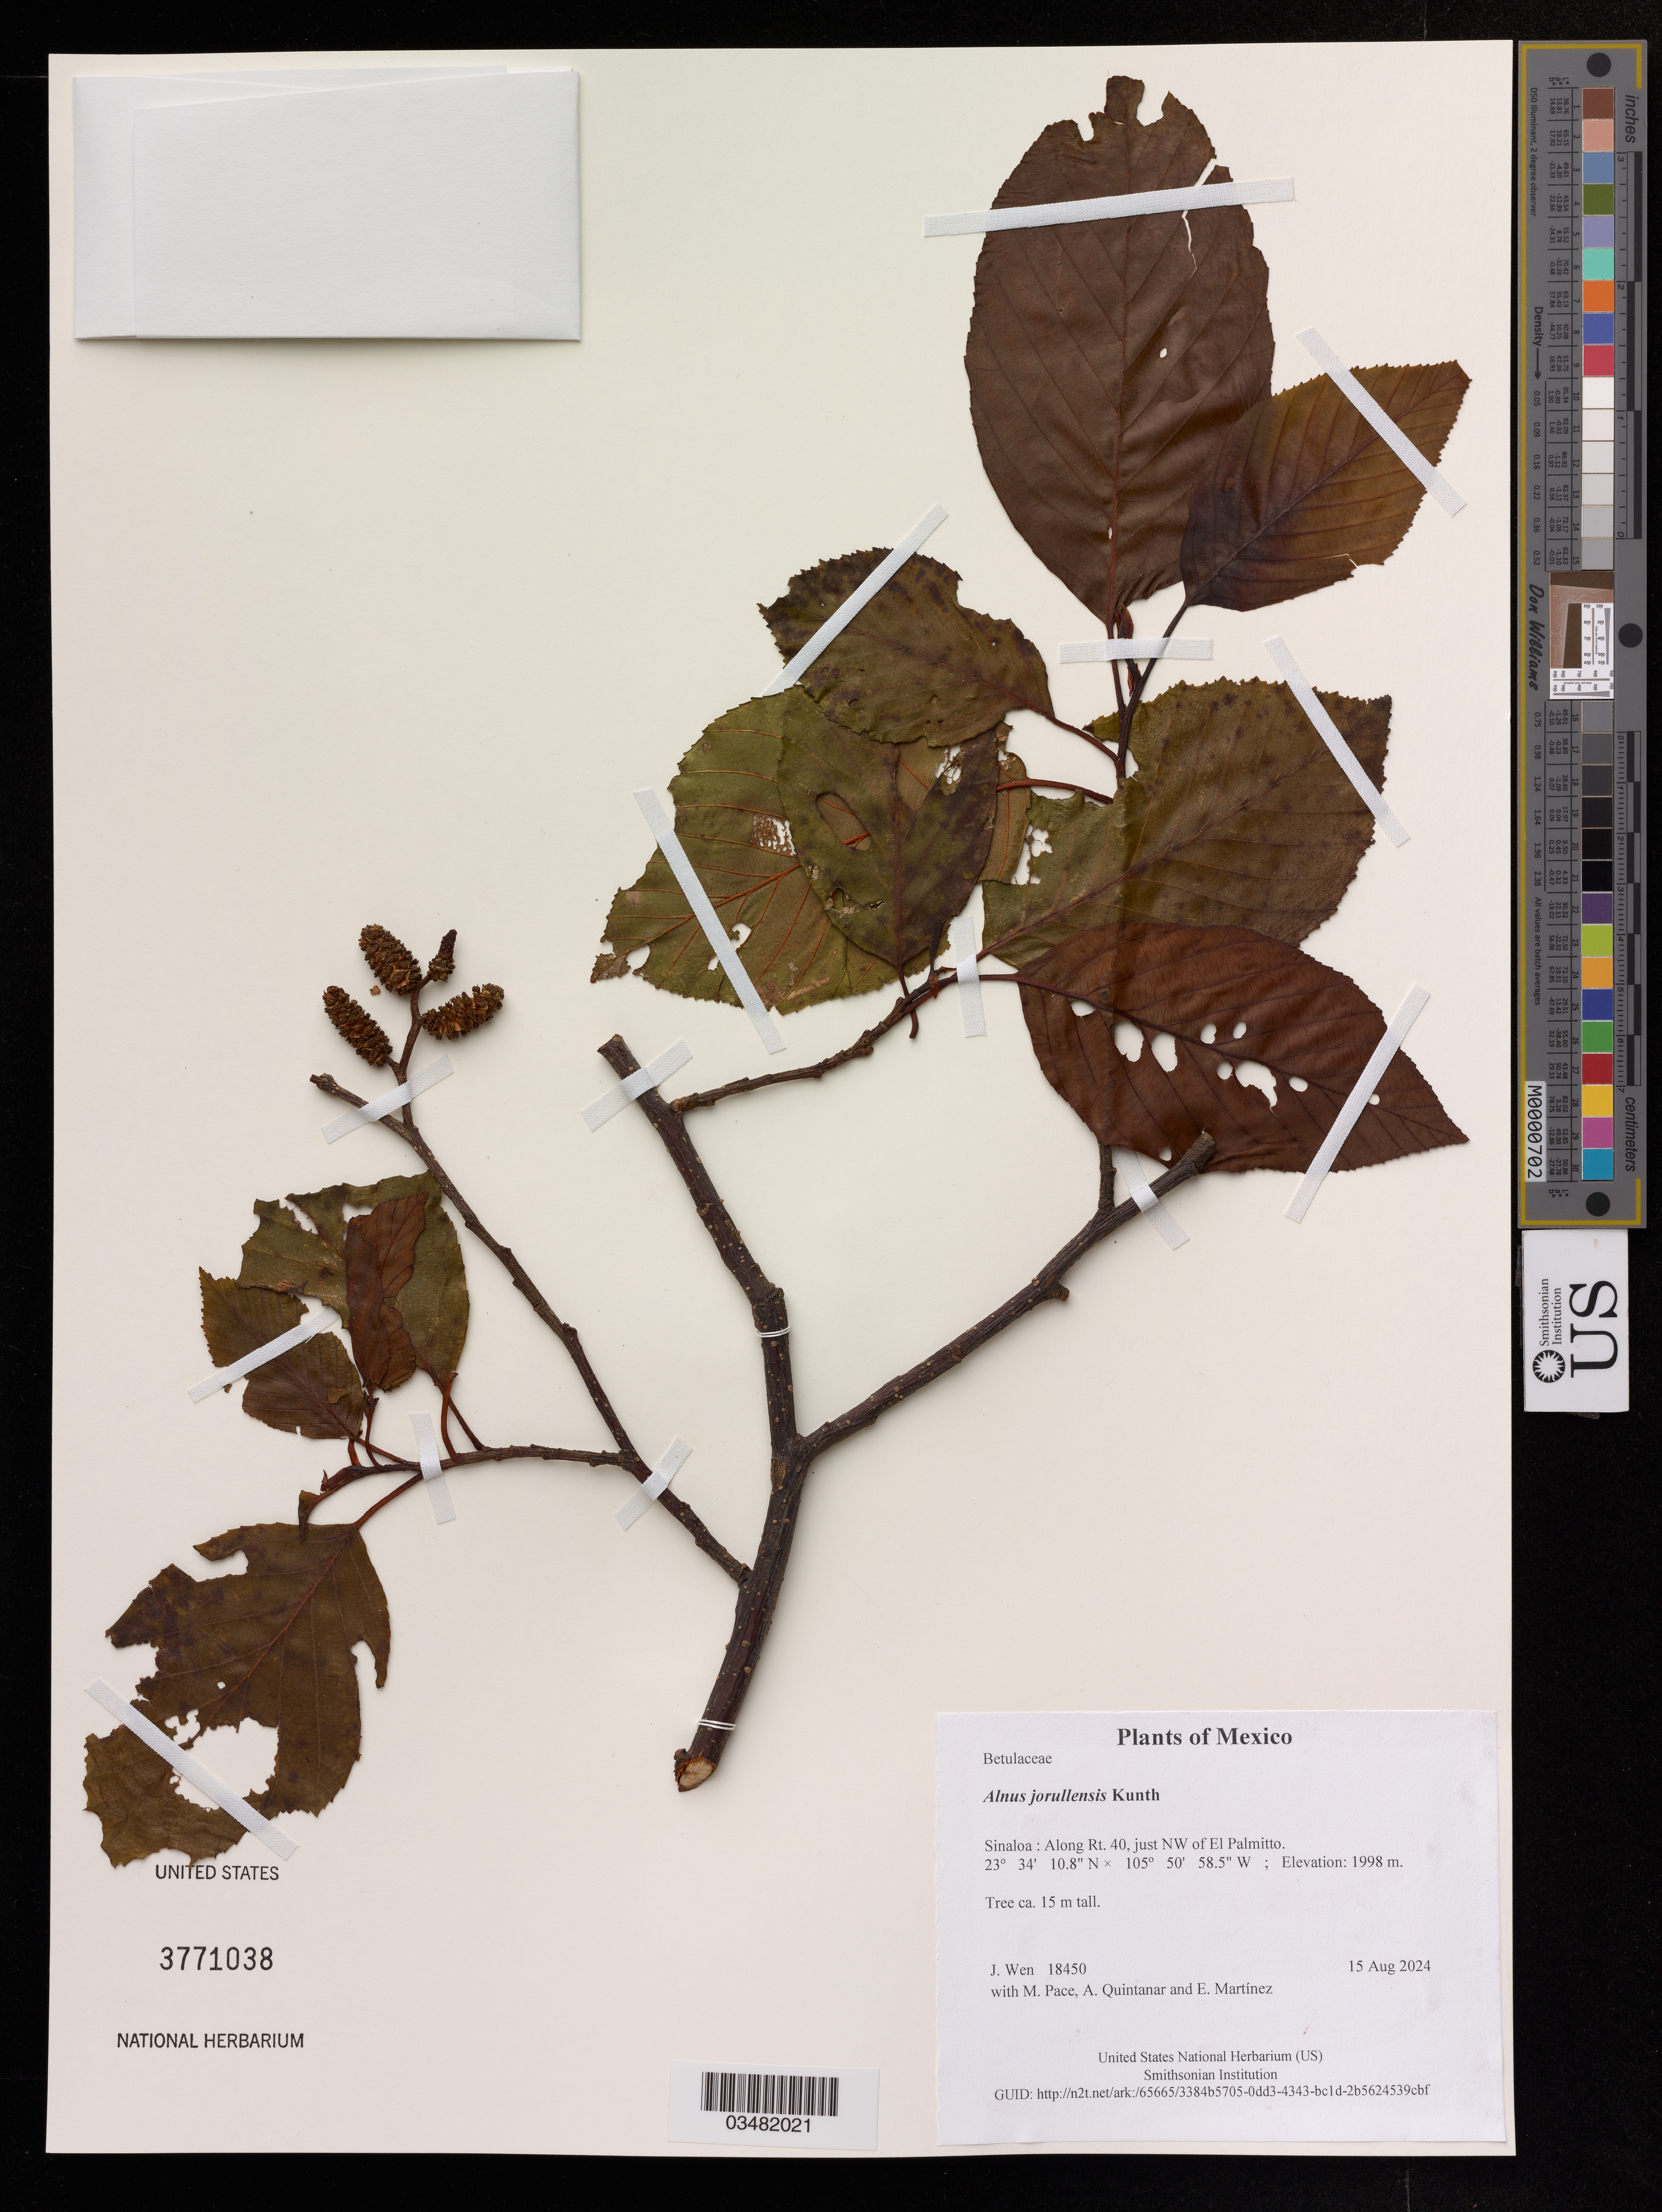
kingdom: Plantae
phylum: Tracheophyta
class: Magnoliopsida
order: Fagales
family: Betulaceae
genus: Alnus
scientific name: Alnus jorullensis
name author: Kunth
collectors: J. Wen, M. Pace, A. Quintanar & E. Martinez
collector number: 18450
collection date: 2024-08-15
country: Mexico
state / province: Sinaloa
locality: Along Rt. 40, just NW of El Palmitto.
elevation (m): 1998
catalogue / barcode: US 3771038